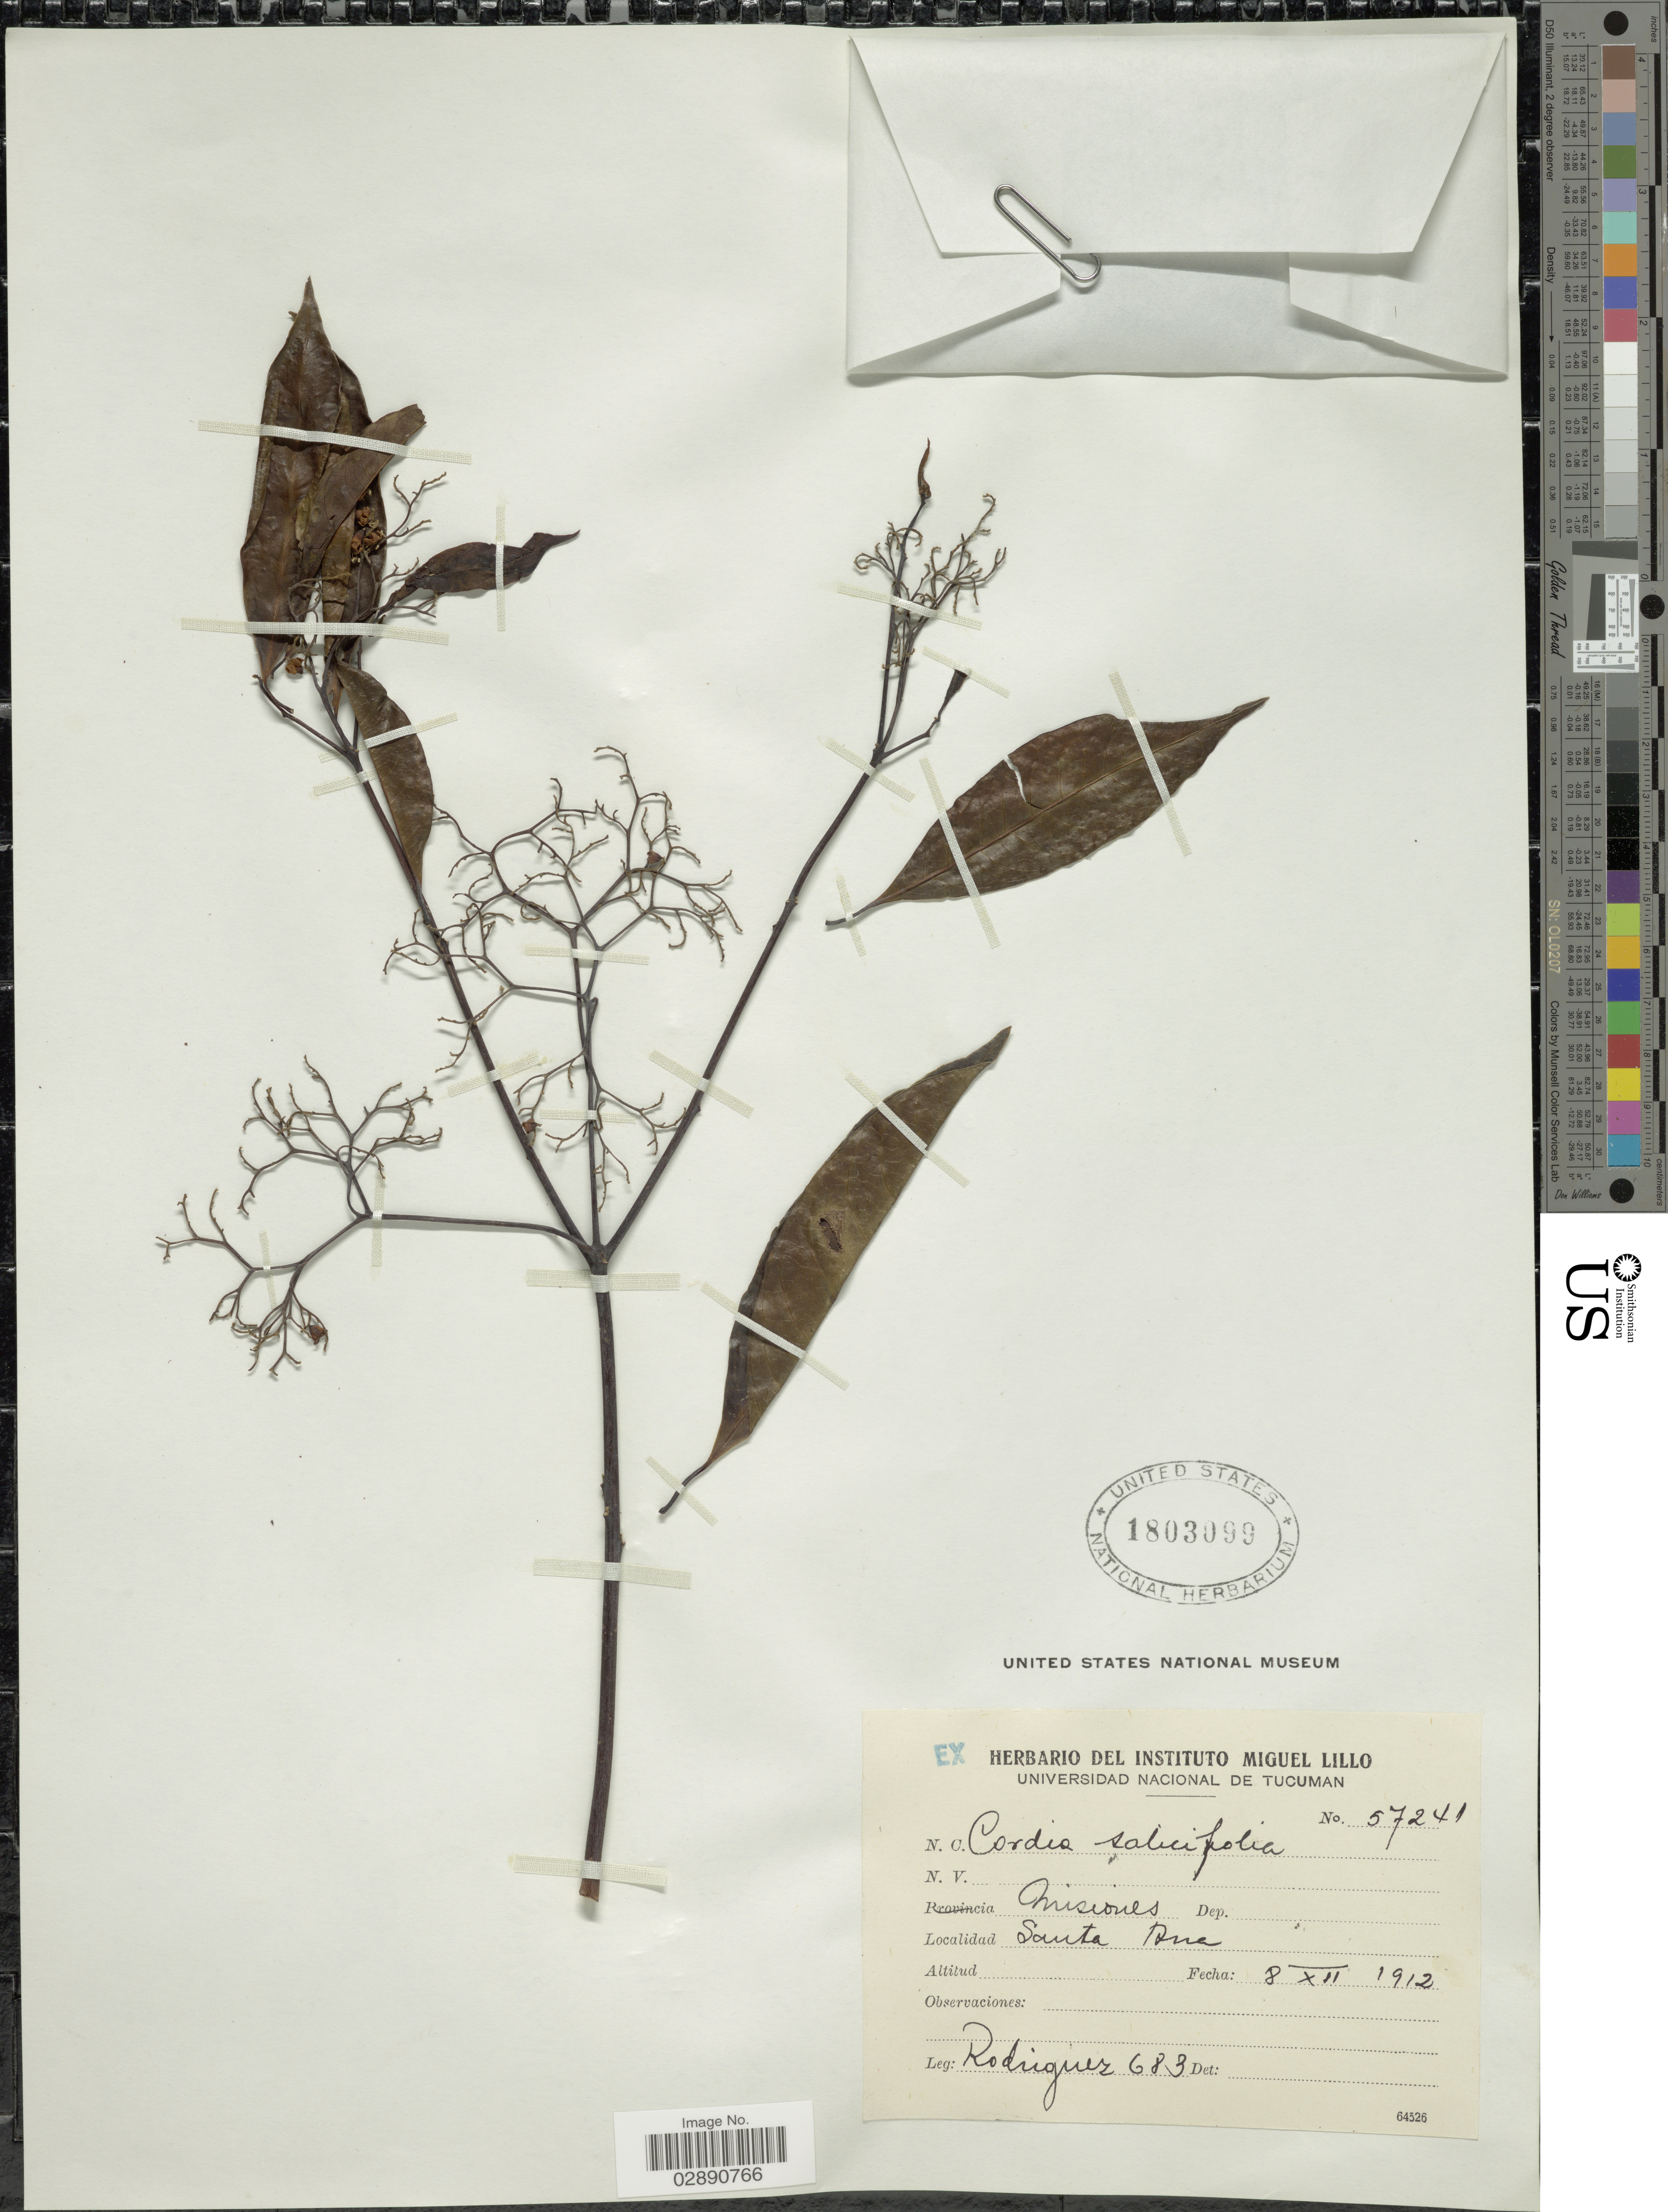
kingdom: Plantae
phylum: Tracheophyta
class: Magnoliopsida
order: Boraginales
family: Cordiaceae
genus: Cordia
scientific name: Cordia ecalyculata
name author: Vell.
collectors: Rodriguez, --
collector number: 683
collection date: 1912-12-08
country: Argentina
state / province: Misiones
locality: Santa Ana.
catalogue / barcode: US 1803099